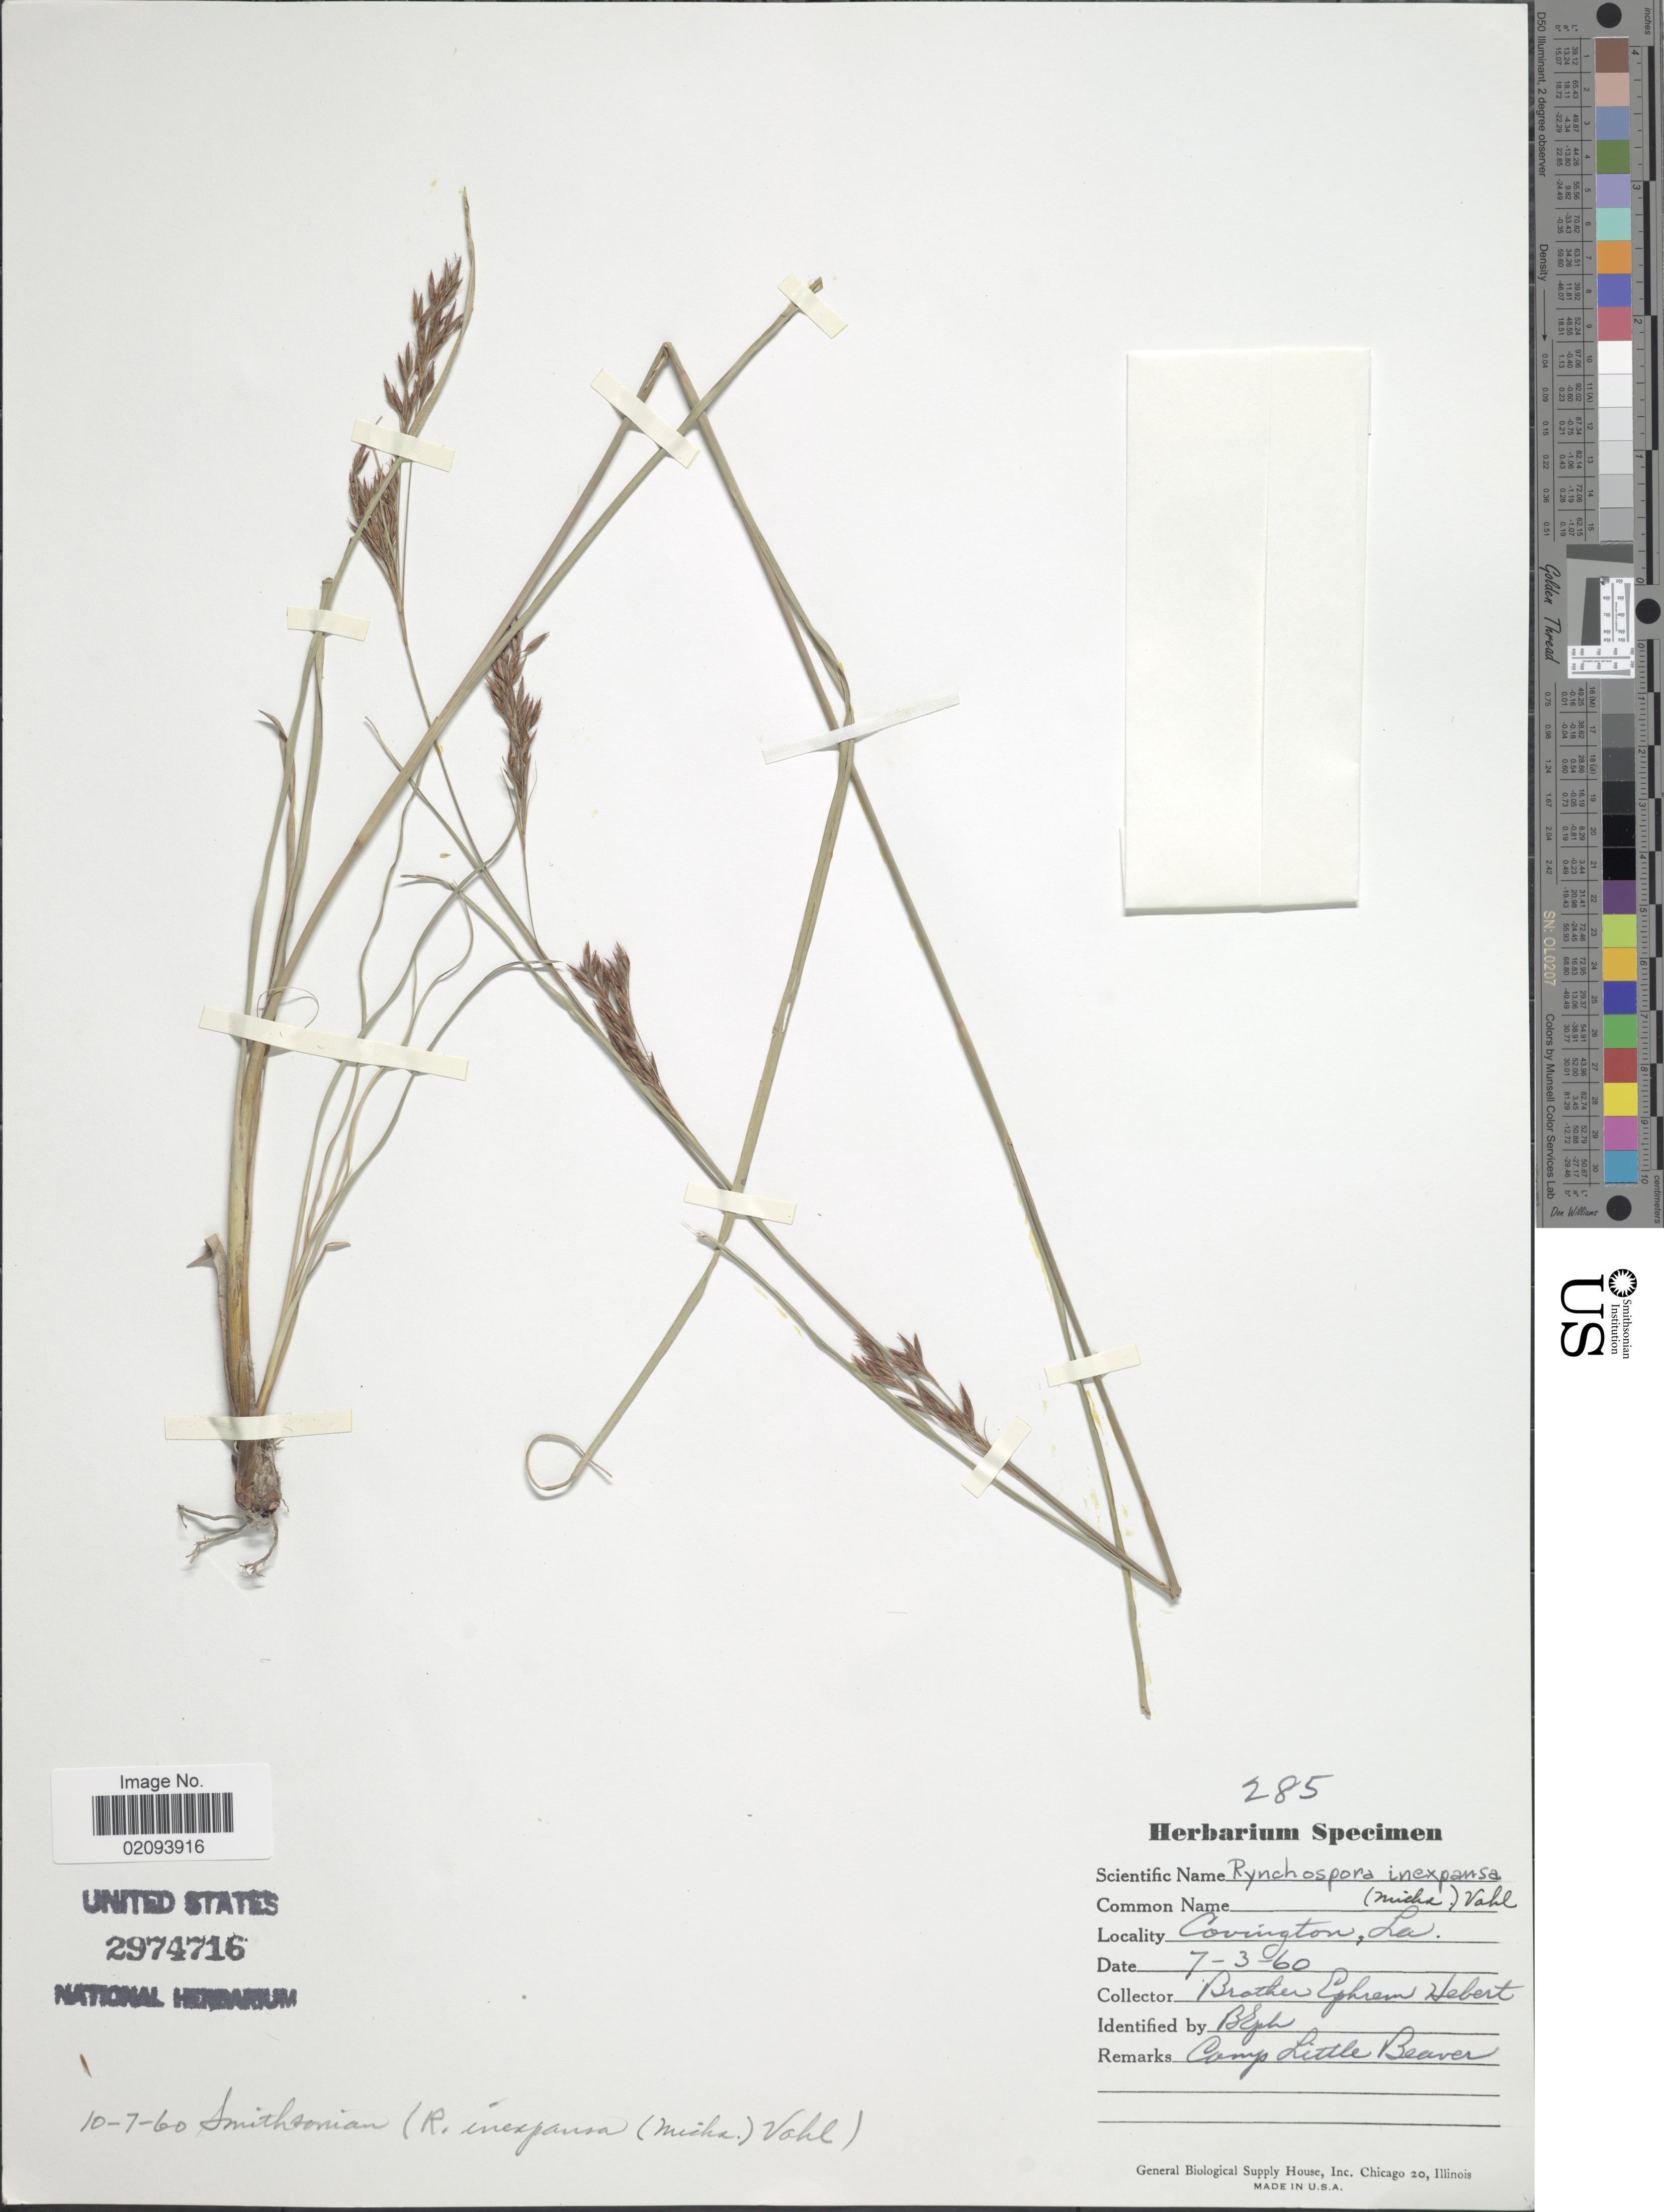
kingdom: Plantae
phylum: Tracheophyta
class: Liliopsida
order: Poales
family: Cyperaceae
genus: Rhynchospora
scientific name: Rhynchospora inexpansa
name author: (Michx.) Vahl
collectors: E. Hebert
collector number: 285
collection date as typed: Transcribed d/m/y: 3/7/60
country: United States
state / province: Louisiana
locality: Covington. Camp Little Beaver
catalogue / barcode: US 2974716